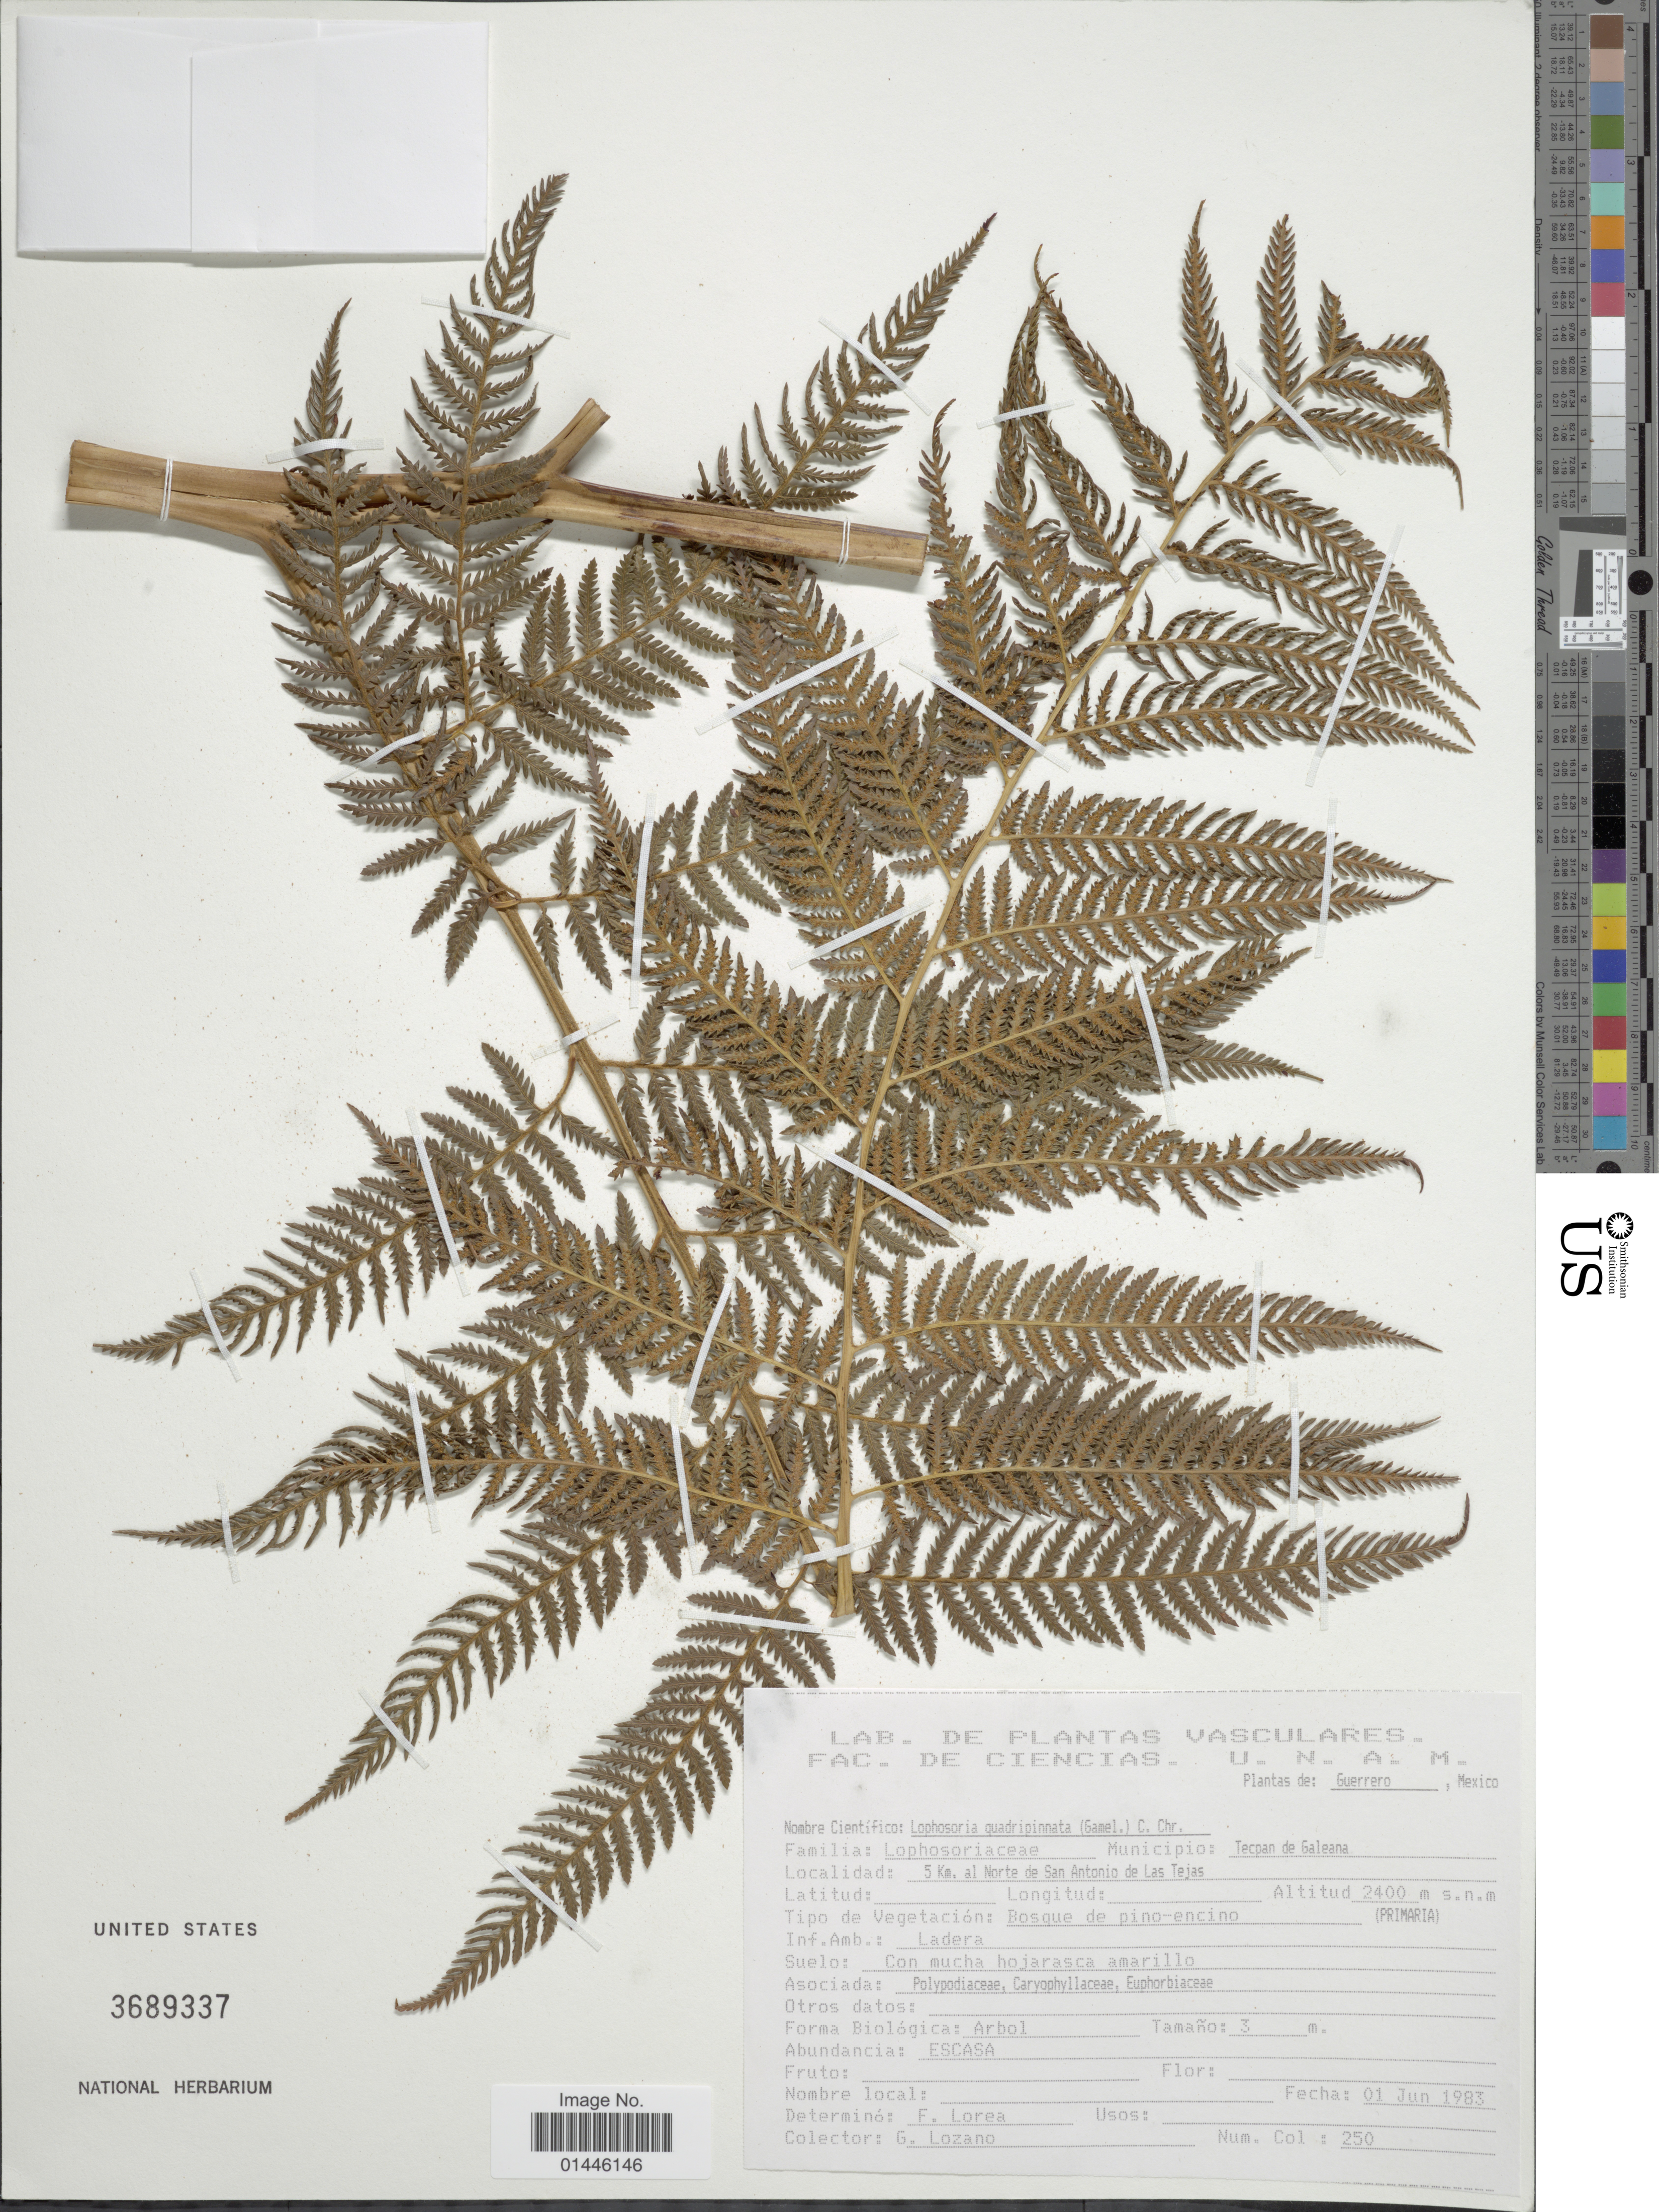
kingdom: Plantae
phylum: Tracheophyta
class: Polypodiopsida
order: Cyatheales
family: Dicksoniaceae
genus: Lophosoria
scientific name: Lophosoria quadripinnata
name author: (J.F. Gmel.) C. Chr.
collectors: G. Lozano-Contreras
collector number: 250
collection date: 1983-06-01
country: Mexico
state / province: Guerrero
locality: Vasculares. Municipio: Tecpan de Galeana. 5 Km. al Norte de San Antonio de Las Tejas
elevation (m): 2400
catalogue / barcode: US 3689337